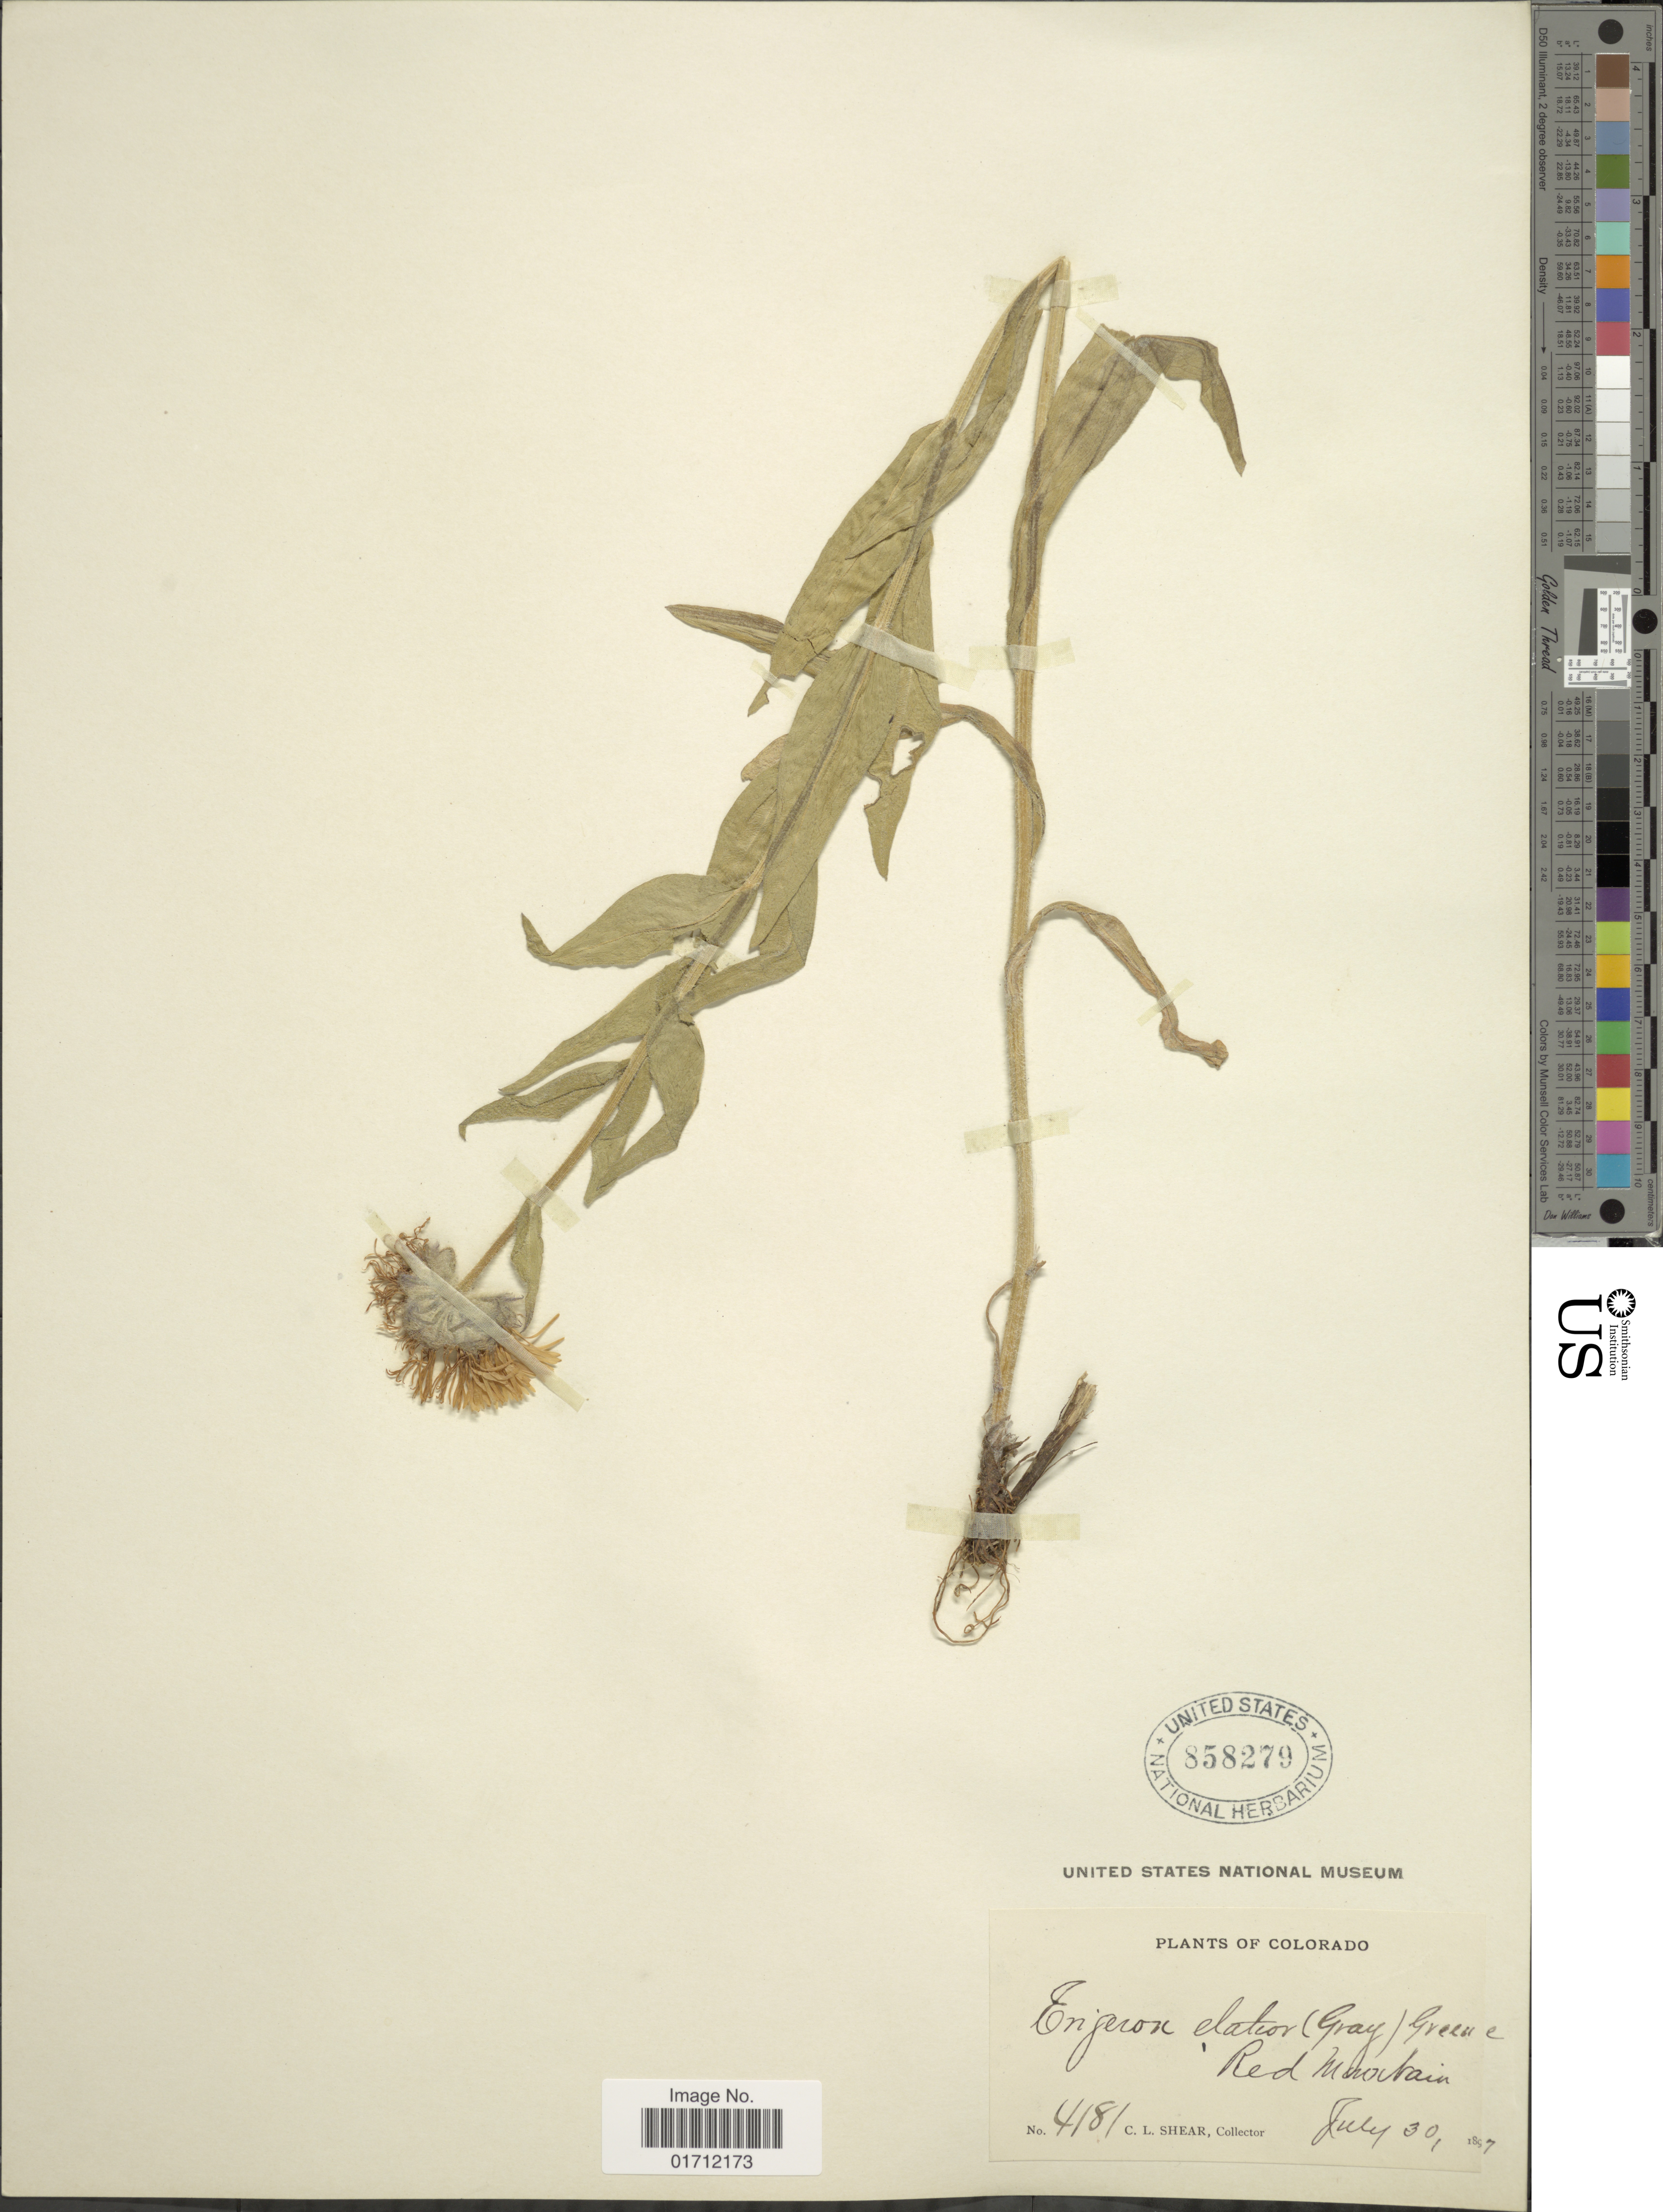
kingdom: Plantae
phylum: Tracheophyta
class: Magnoliopsida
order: Asterales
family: Asteraceae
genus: Erigeron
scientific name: Erigeron elatior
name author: (A. Gray) Greene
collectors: C. L. Shear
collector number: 4181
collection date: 1897-07-30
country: United States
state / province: Colorado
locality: Red Mountain.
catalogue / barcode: US 858279